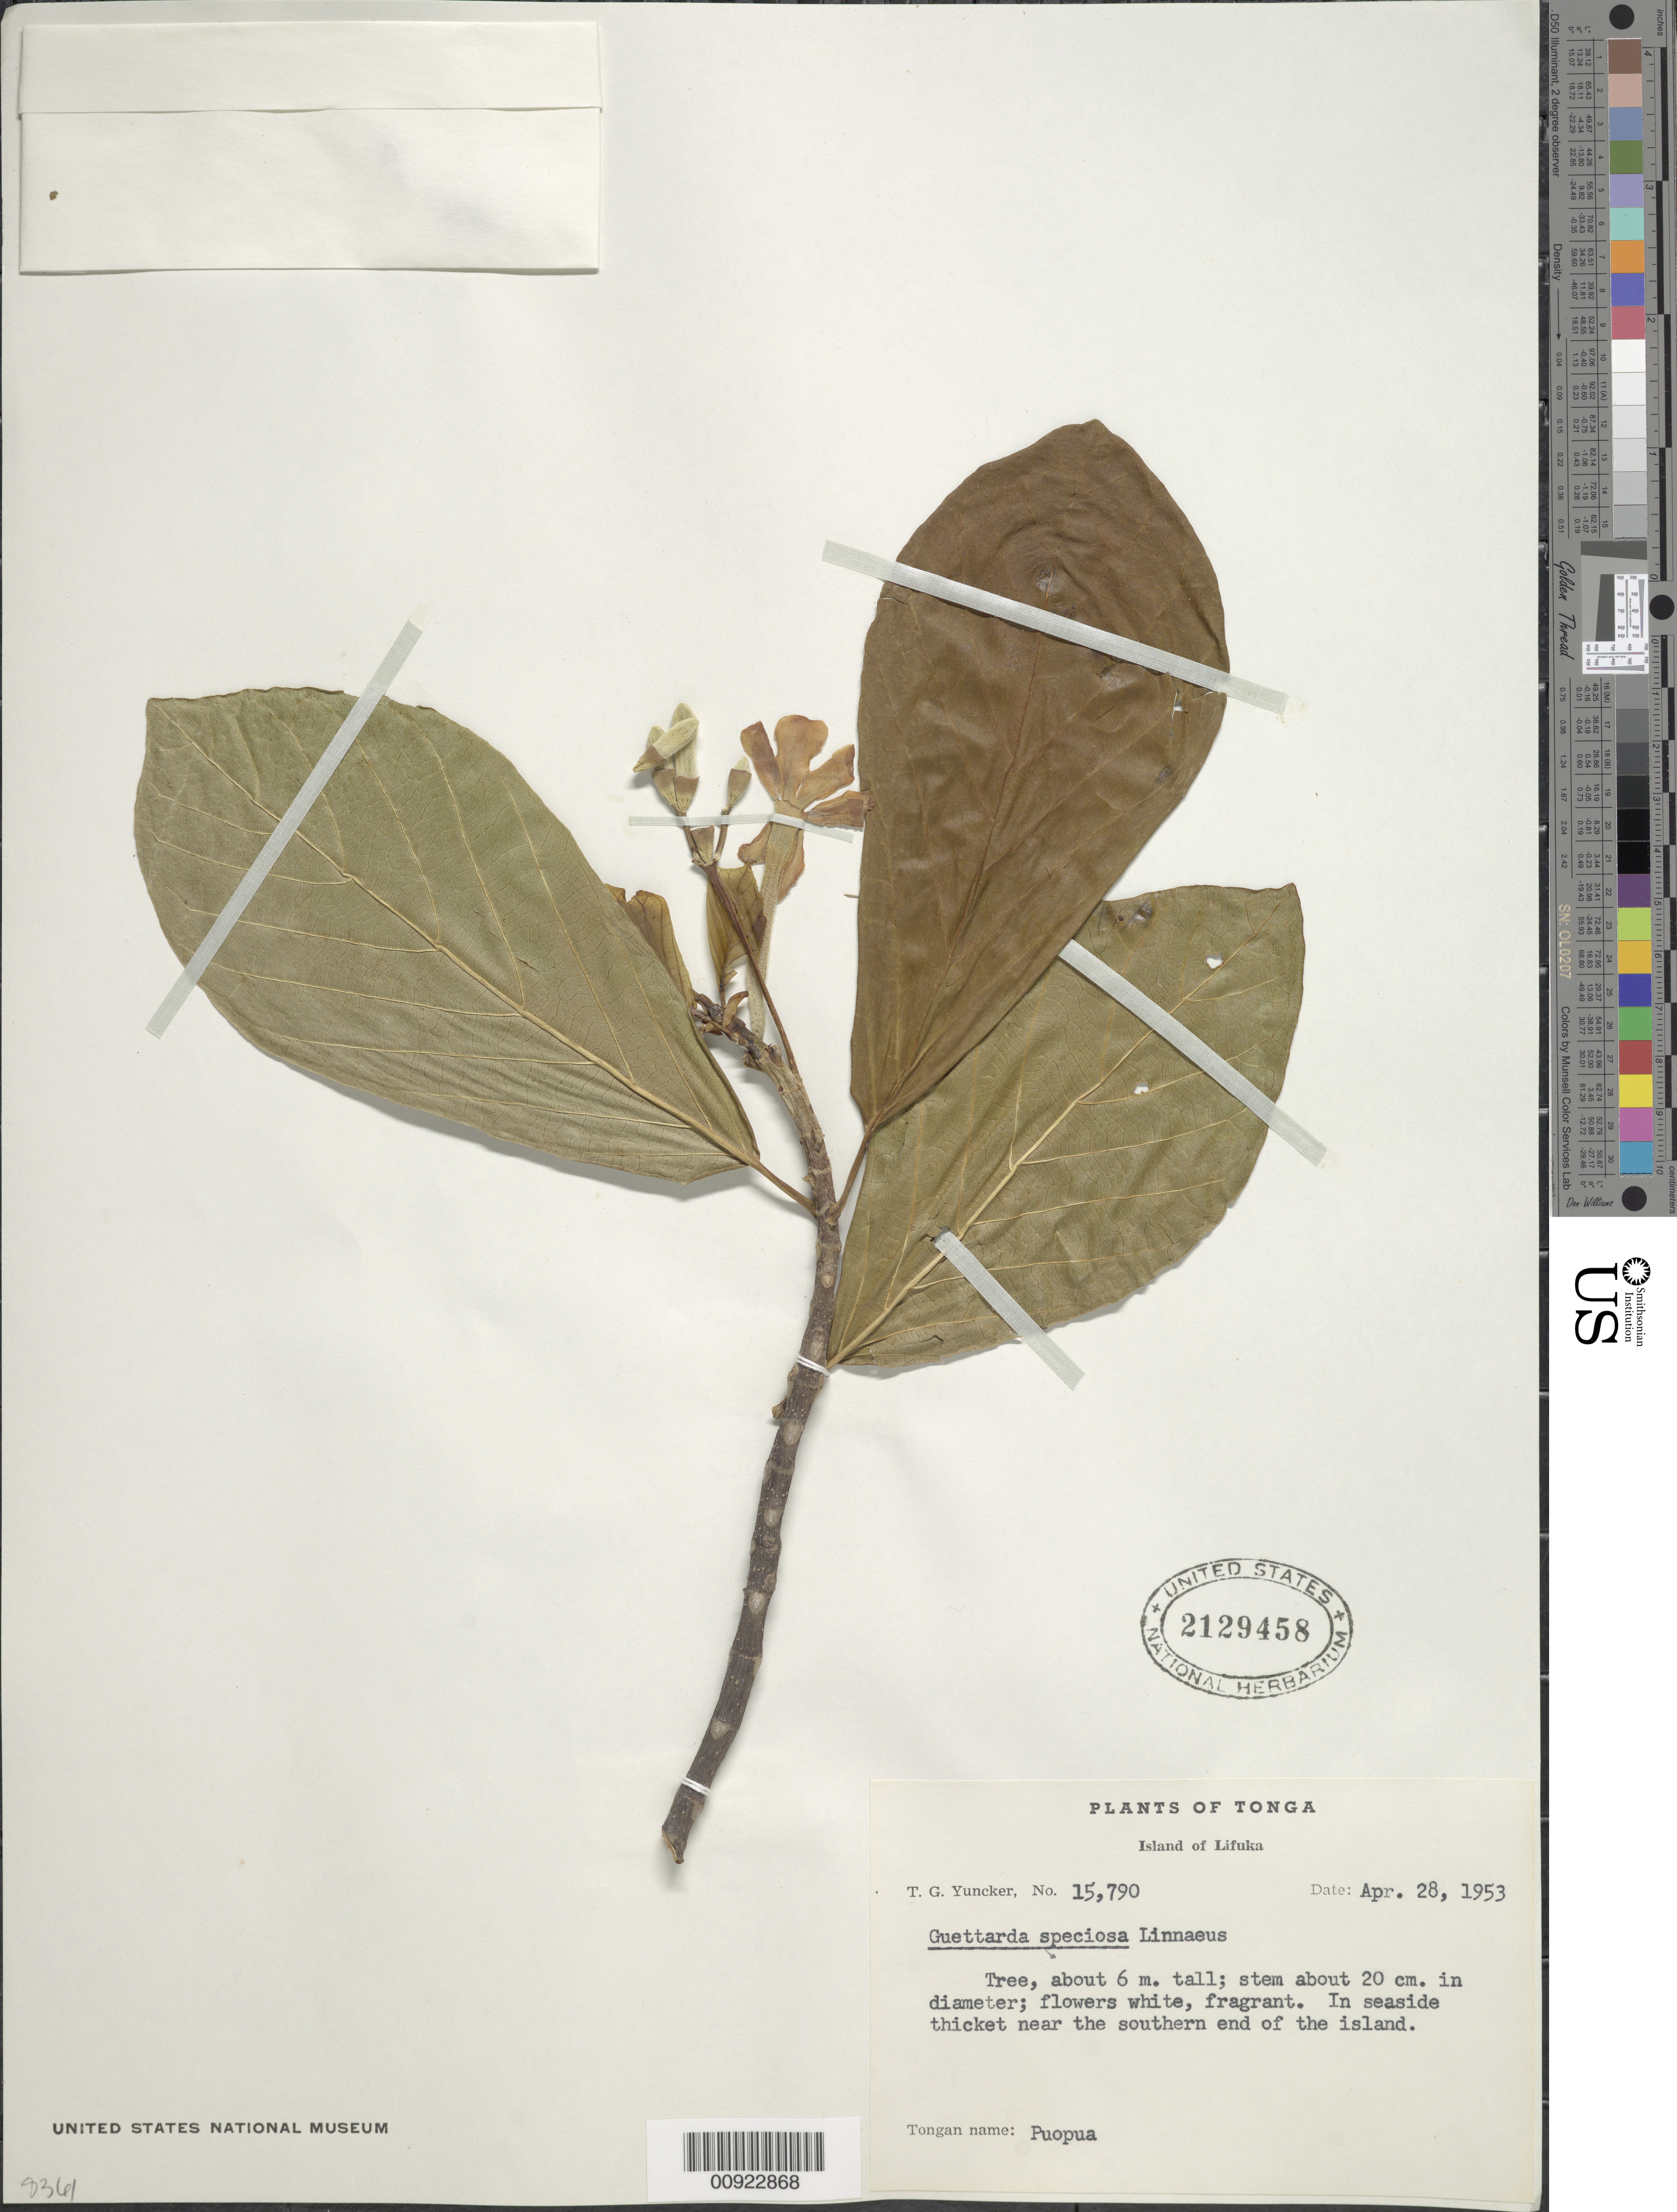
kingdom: Plantae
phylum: Tracheophyta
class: Magnoliopsida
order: Gentianales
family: Rubiaceae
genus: Guettarda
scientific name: Guettarda speciosa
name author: L.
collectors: T. G. Yuncker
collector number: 15790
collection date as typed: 28 Apr 1953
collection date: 1953-04-28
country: Tonga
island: Lifuka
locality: Haapai Is.; Southern side of the island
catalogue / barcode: US 2129458